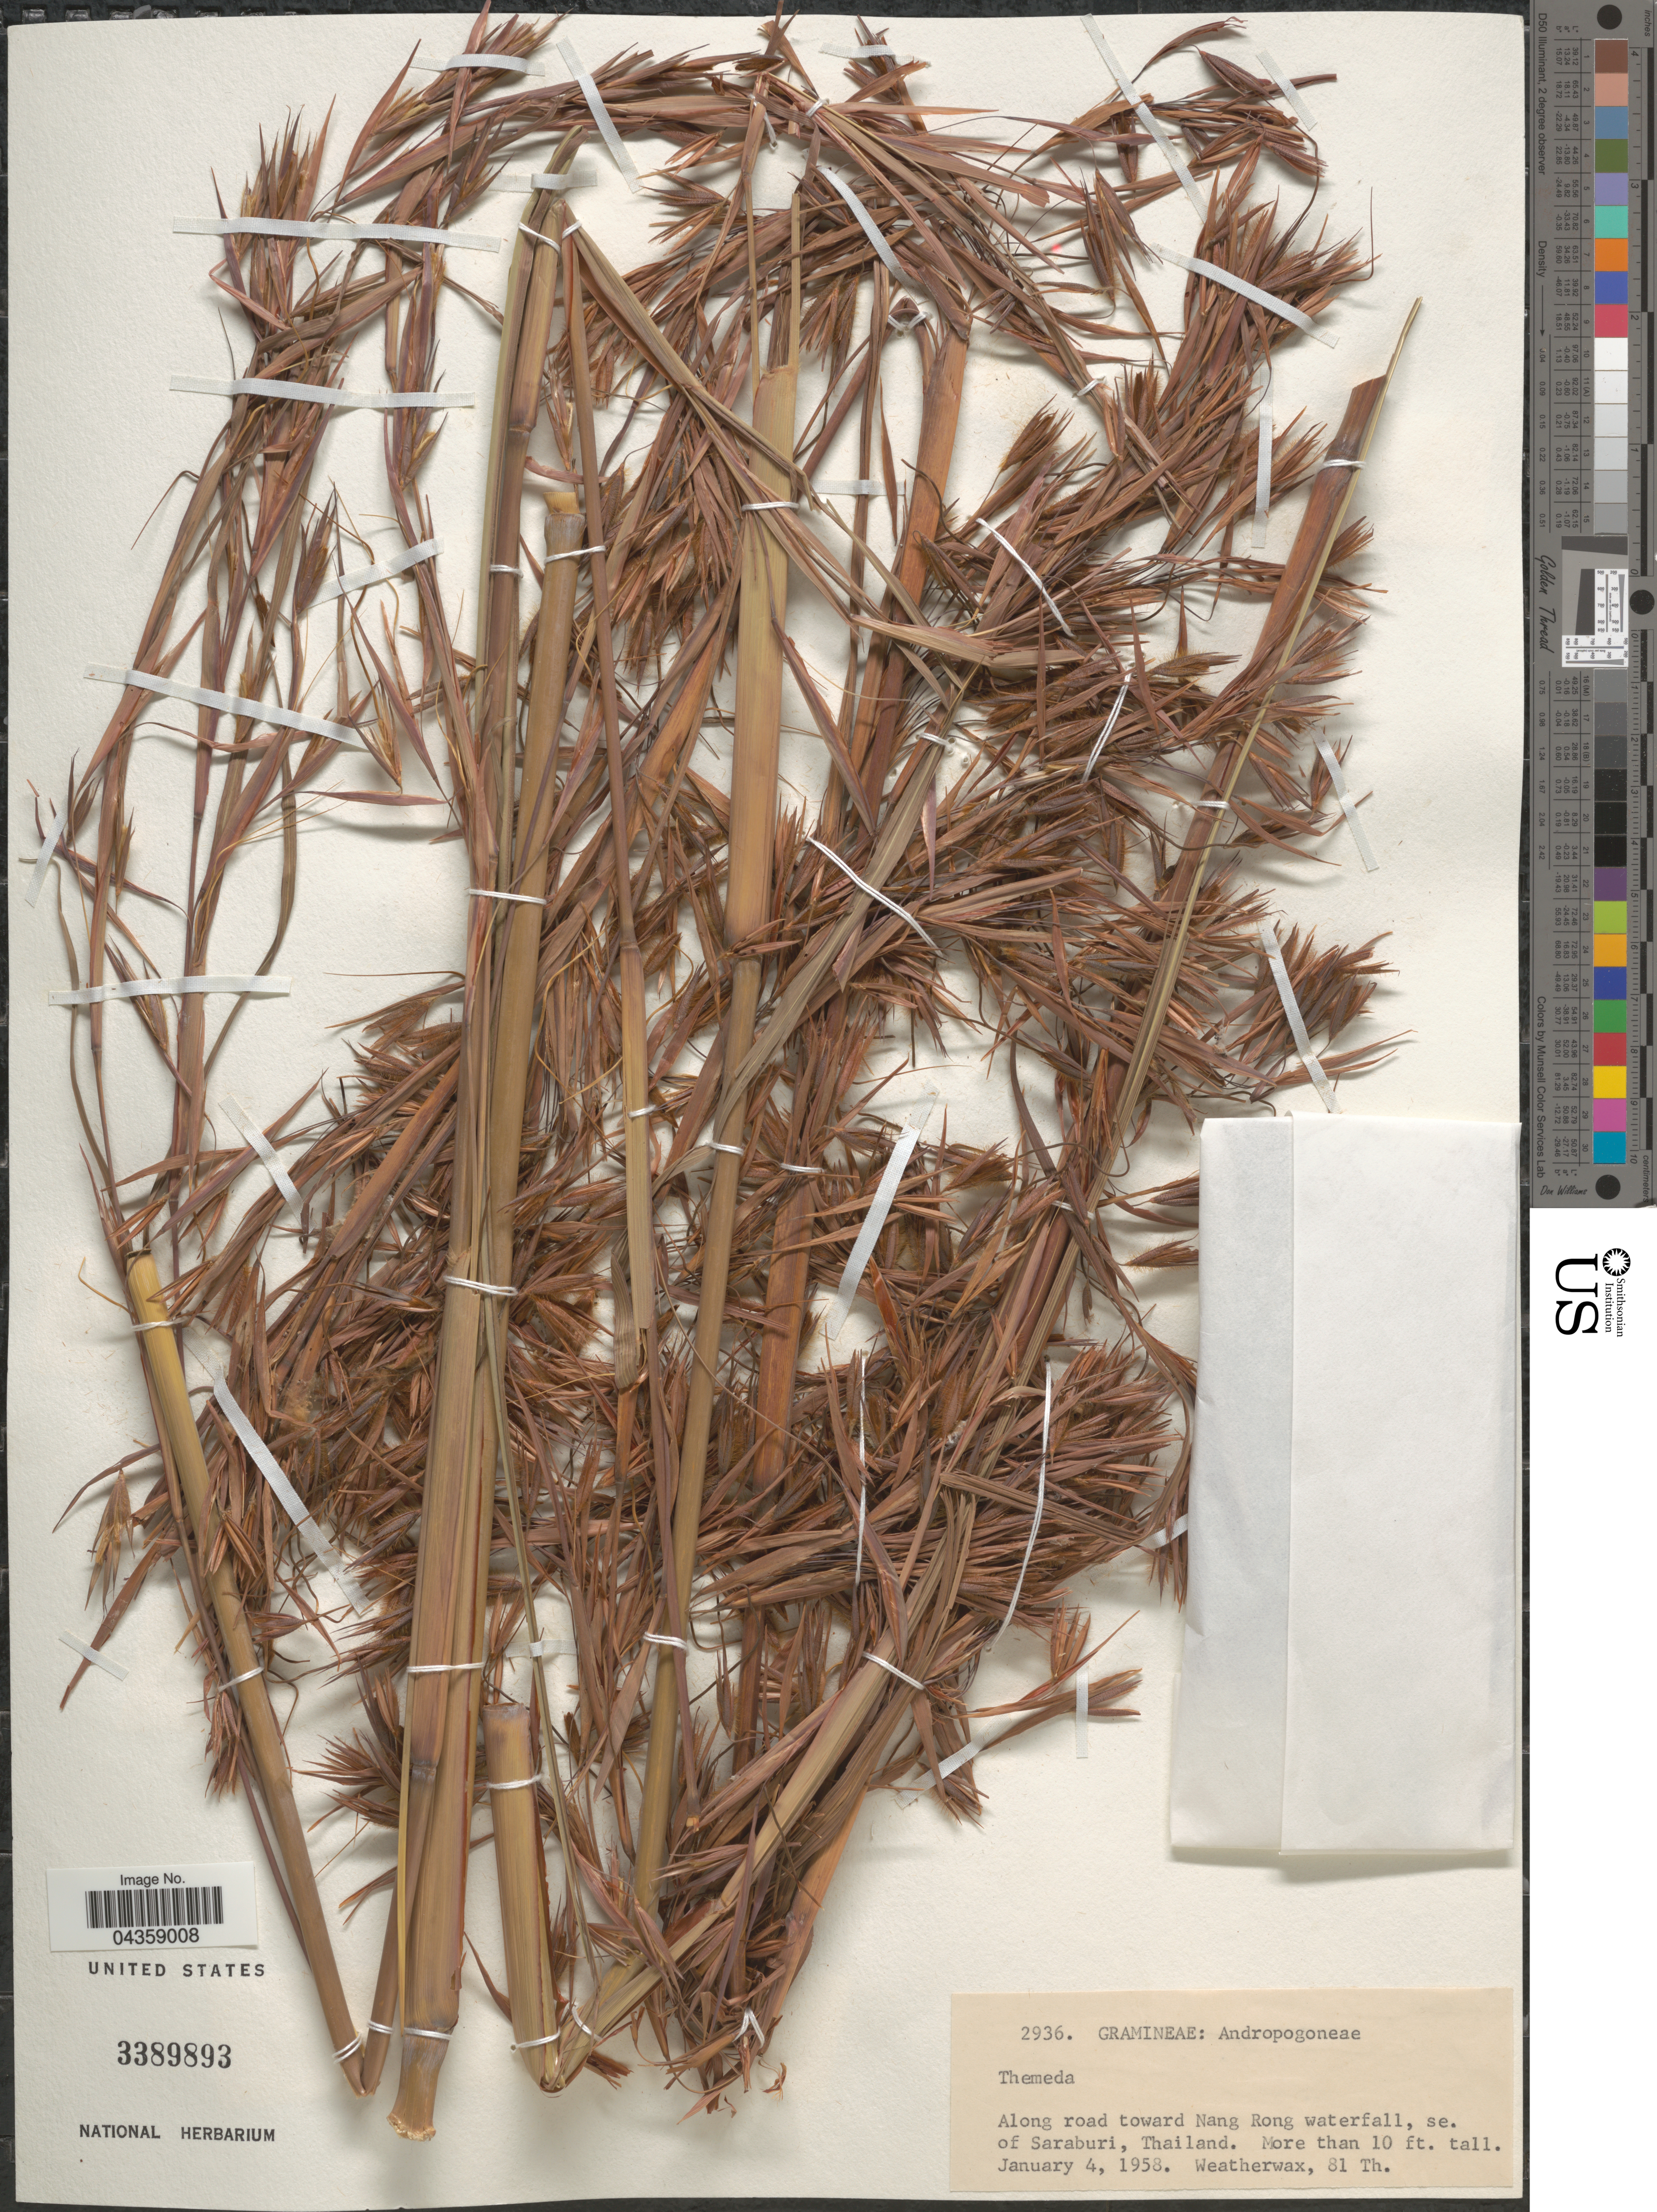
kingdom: Plantae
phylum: Tracheophyta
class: Liliopsida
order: Poales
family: Poaceae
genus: Themeda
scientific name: Themeda sp.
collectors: -. Weatherwax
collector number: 81Th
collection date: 1958-01-04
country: Thailand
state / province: Saraburi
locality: Along road toward Nang Rong waterfall, se. of Saraburi.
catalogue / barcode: US 3389893